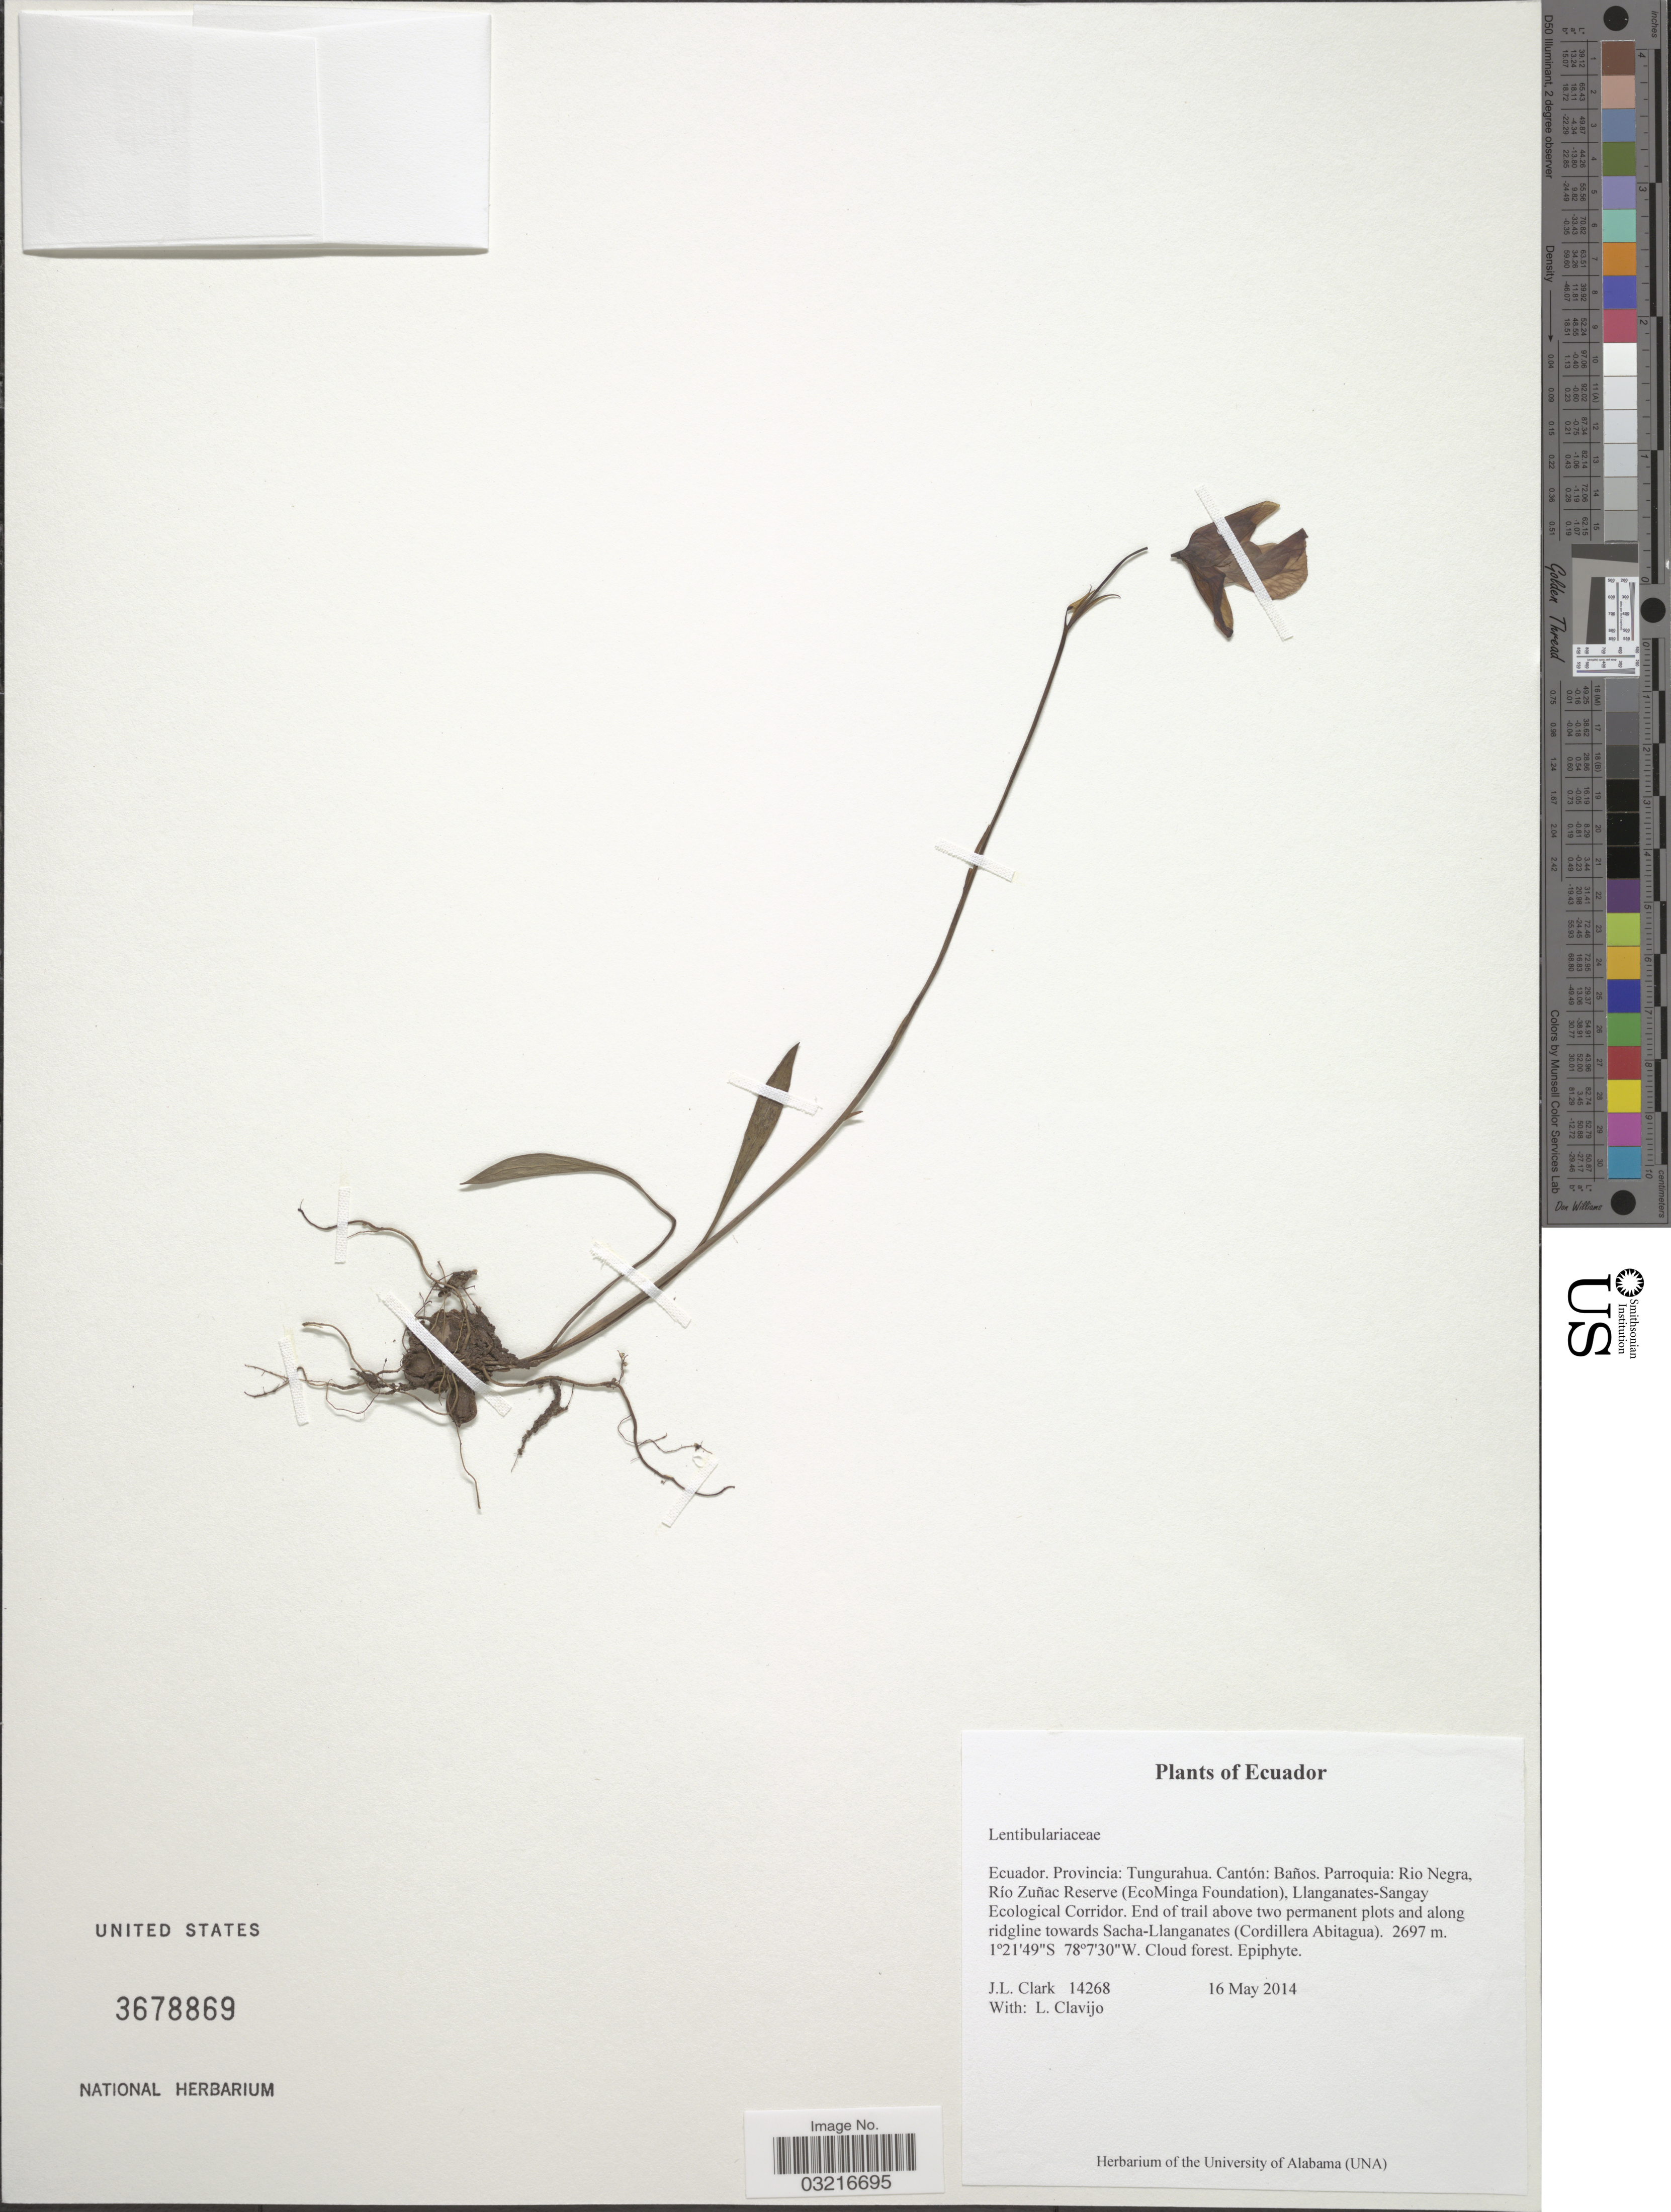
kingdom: Plantae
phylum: Tracheophyta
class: Magnoliopsida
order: Lamiales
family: Lentibulariaceae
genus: Utricularia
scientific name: Utricularia sp.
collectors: J. L. Clark & L. Clavijo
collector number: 14268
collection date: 2014-05-16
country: Ecuador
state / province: Tungurahua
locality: Cantón: Baños. Parroquia: Rio Negra, Río Zuñac Reserve (EcoMinga Foundation), Llanganates-Sangay Ecological Corridor. End of trail above two permanent plots and along ridgline towards Sacha-Llanganates (Cordillera Abitagua).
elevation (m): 2697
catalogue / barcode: US 3678869